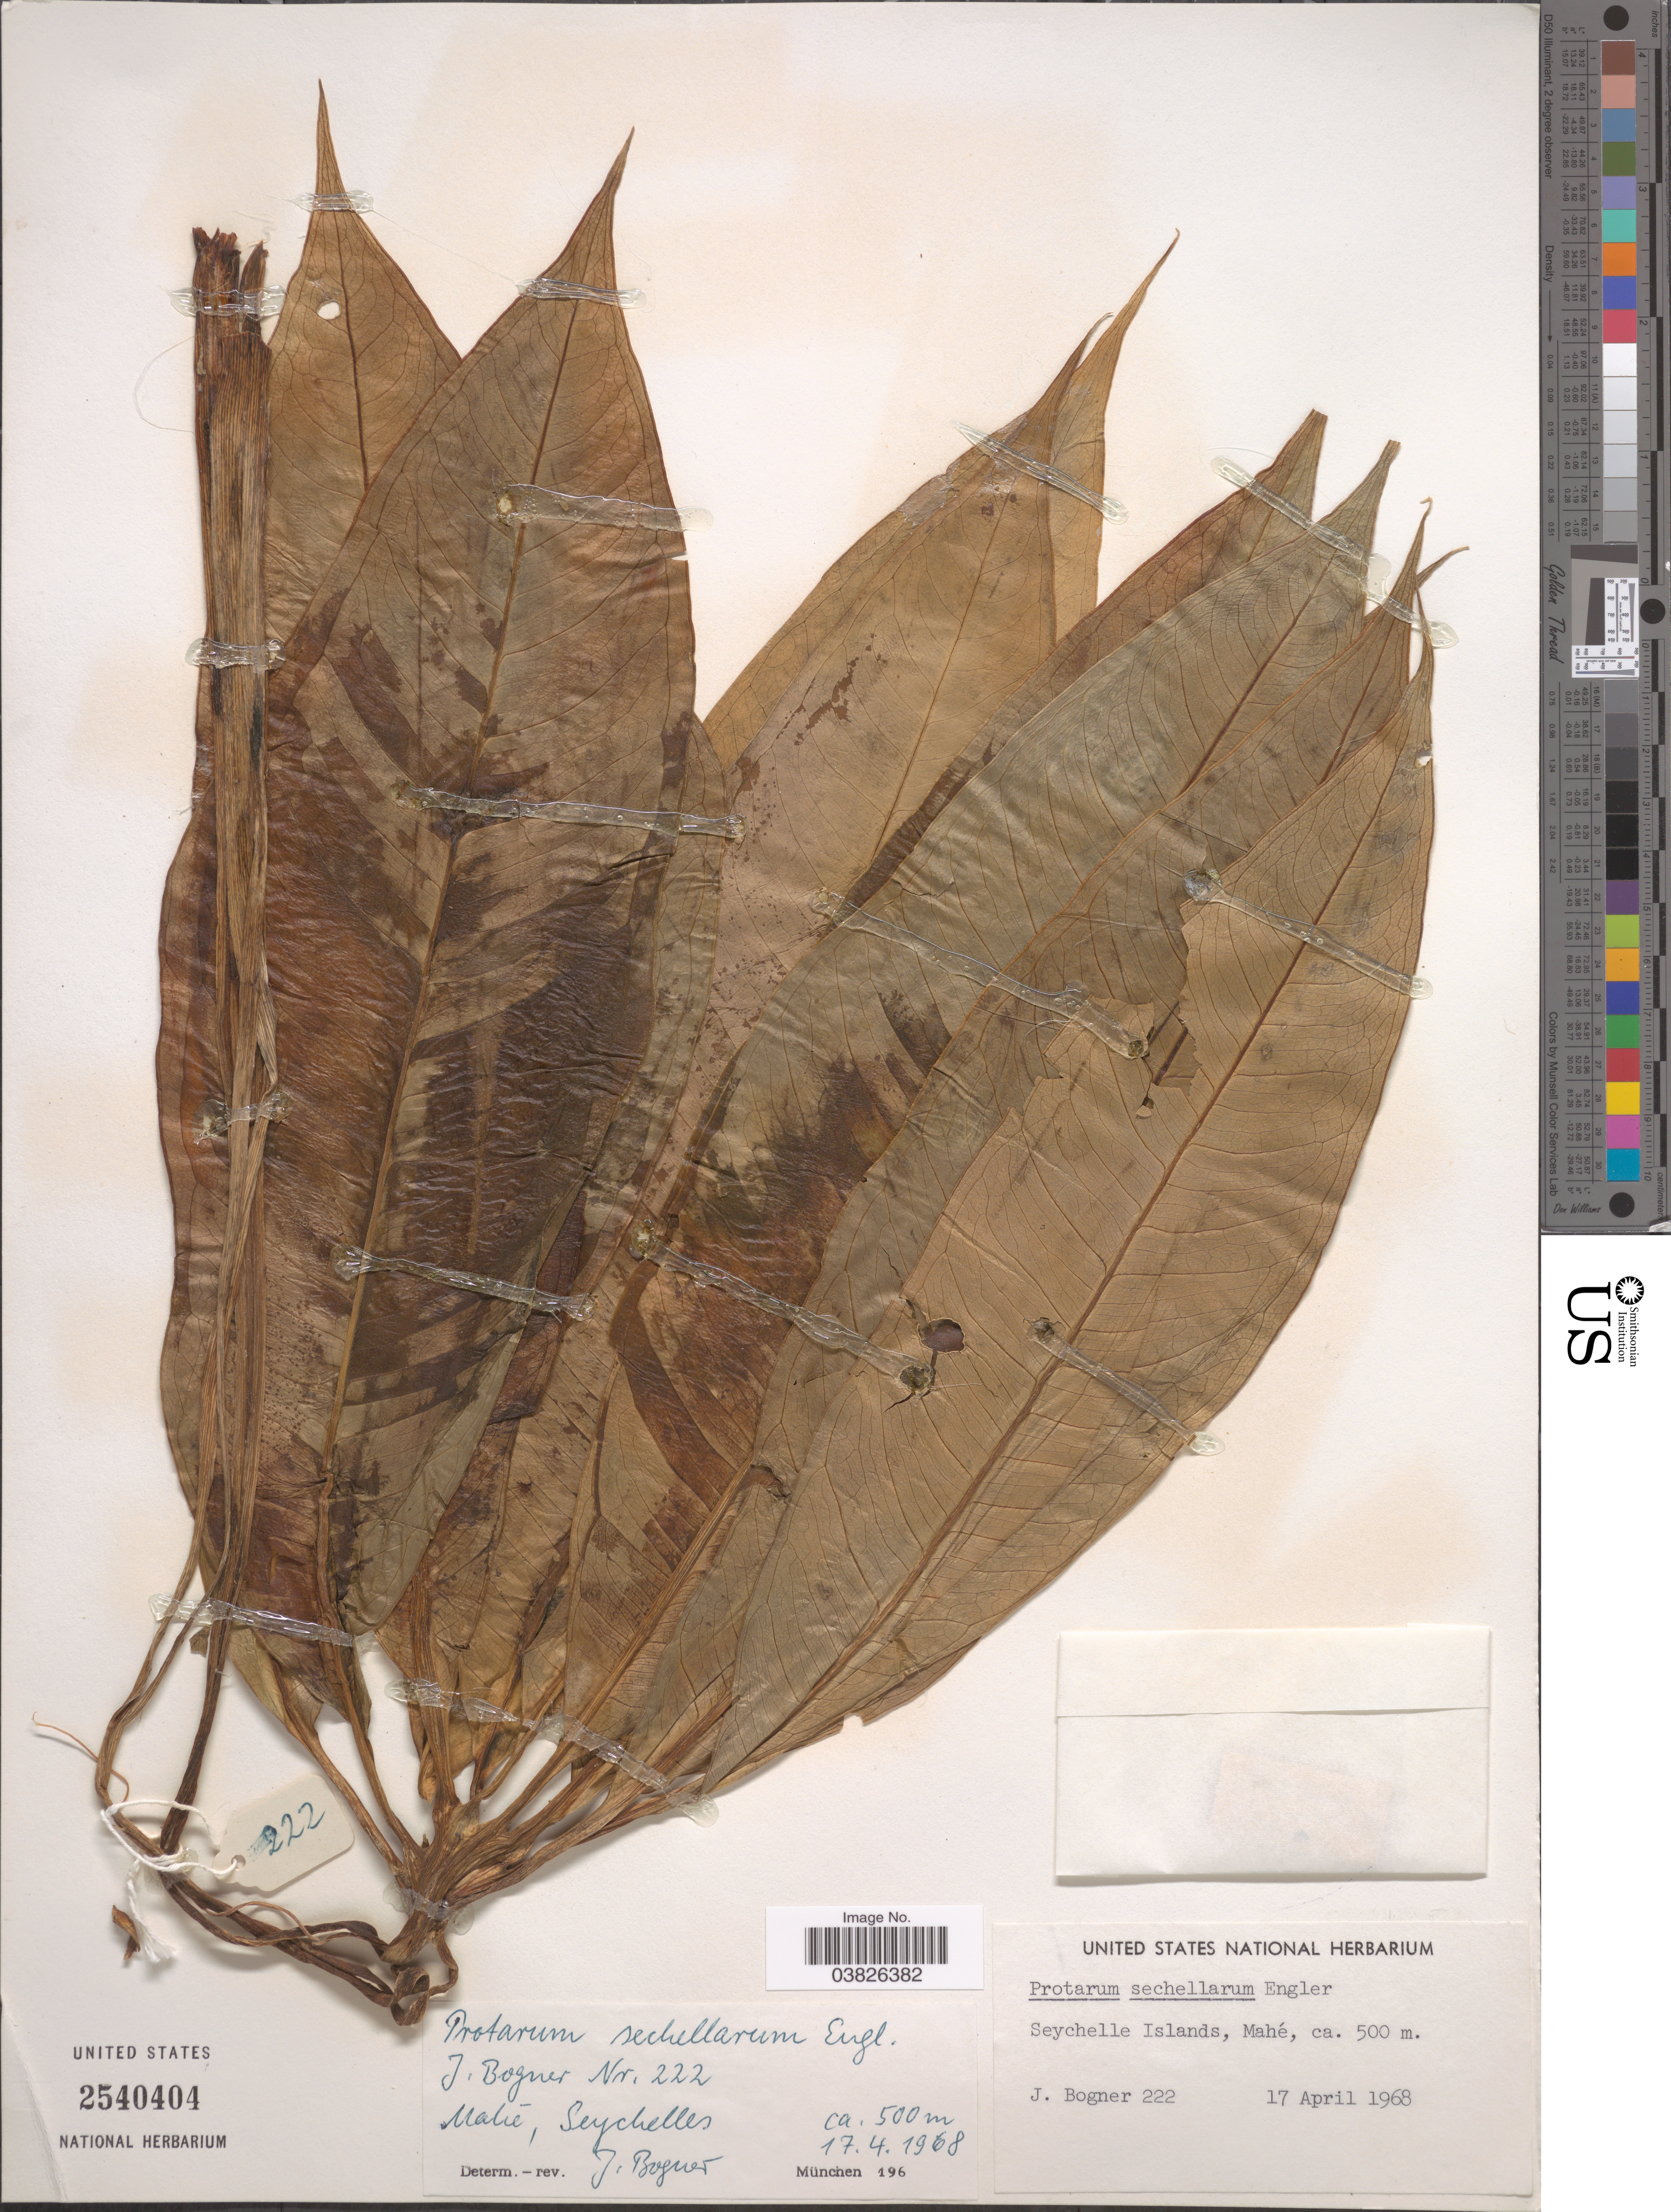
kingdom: Plantae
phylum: Tracheophyta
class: Liliopsida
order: Alismatales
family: Araceae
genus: Protarum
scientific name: Protarum sechellarum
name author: Engl.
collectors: J. Bogner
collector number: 222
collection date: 1968-04-17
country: Seychelles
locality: Seychelle Islands, Mahé.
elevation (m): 500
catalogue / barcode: US 2540404